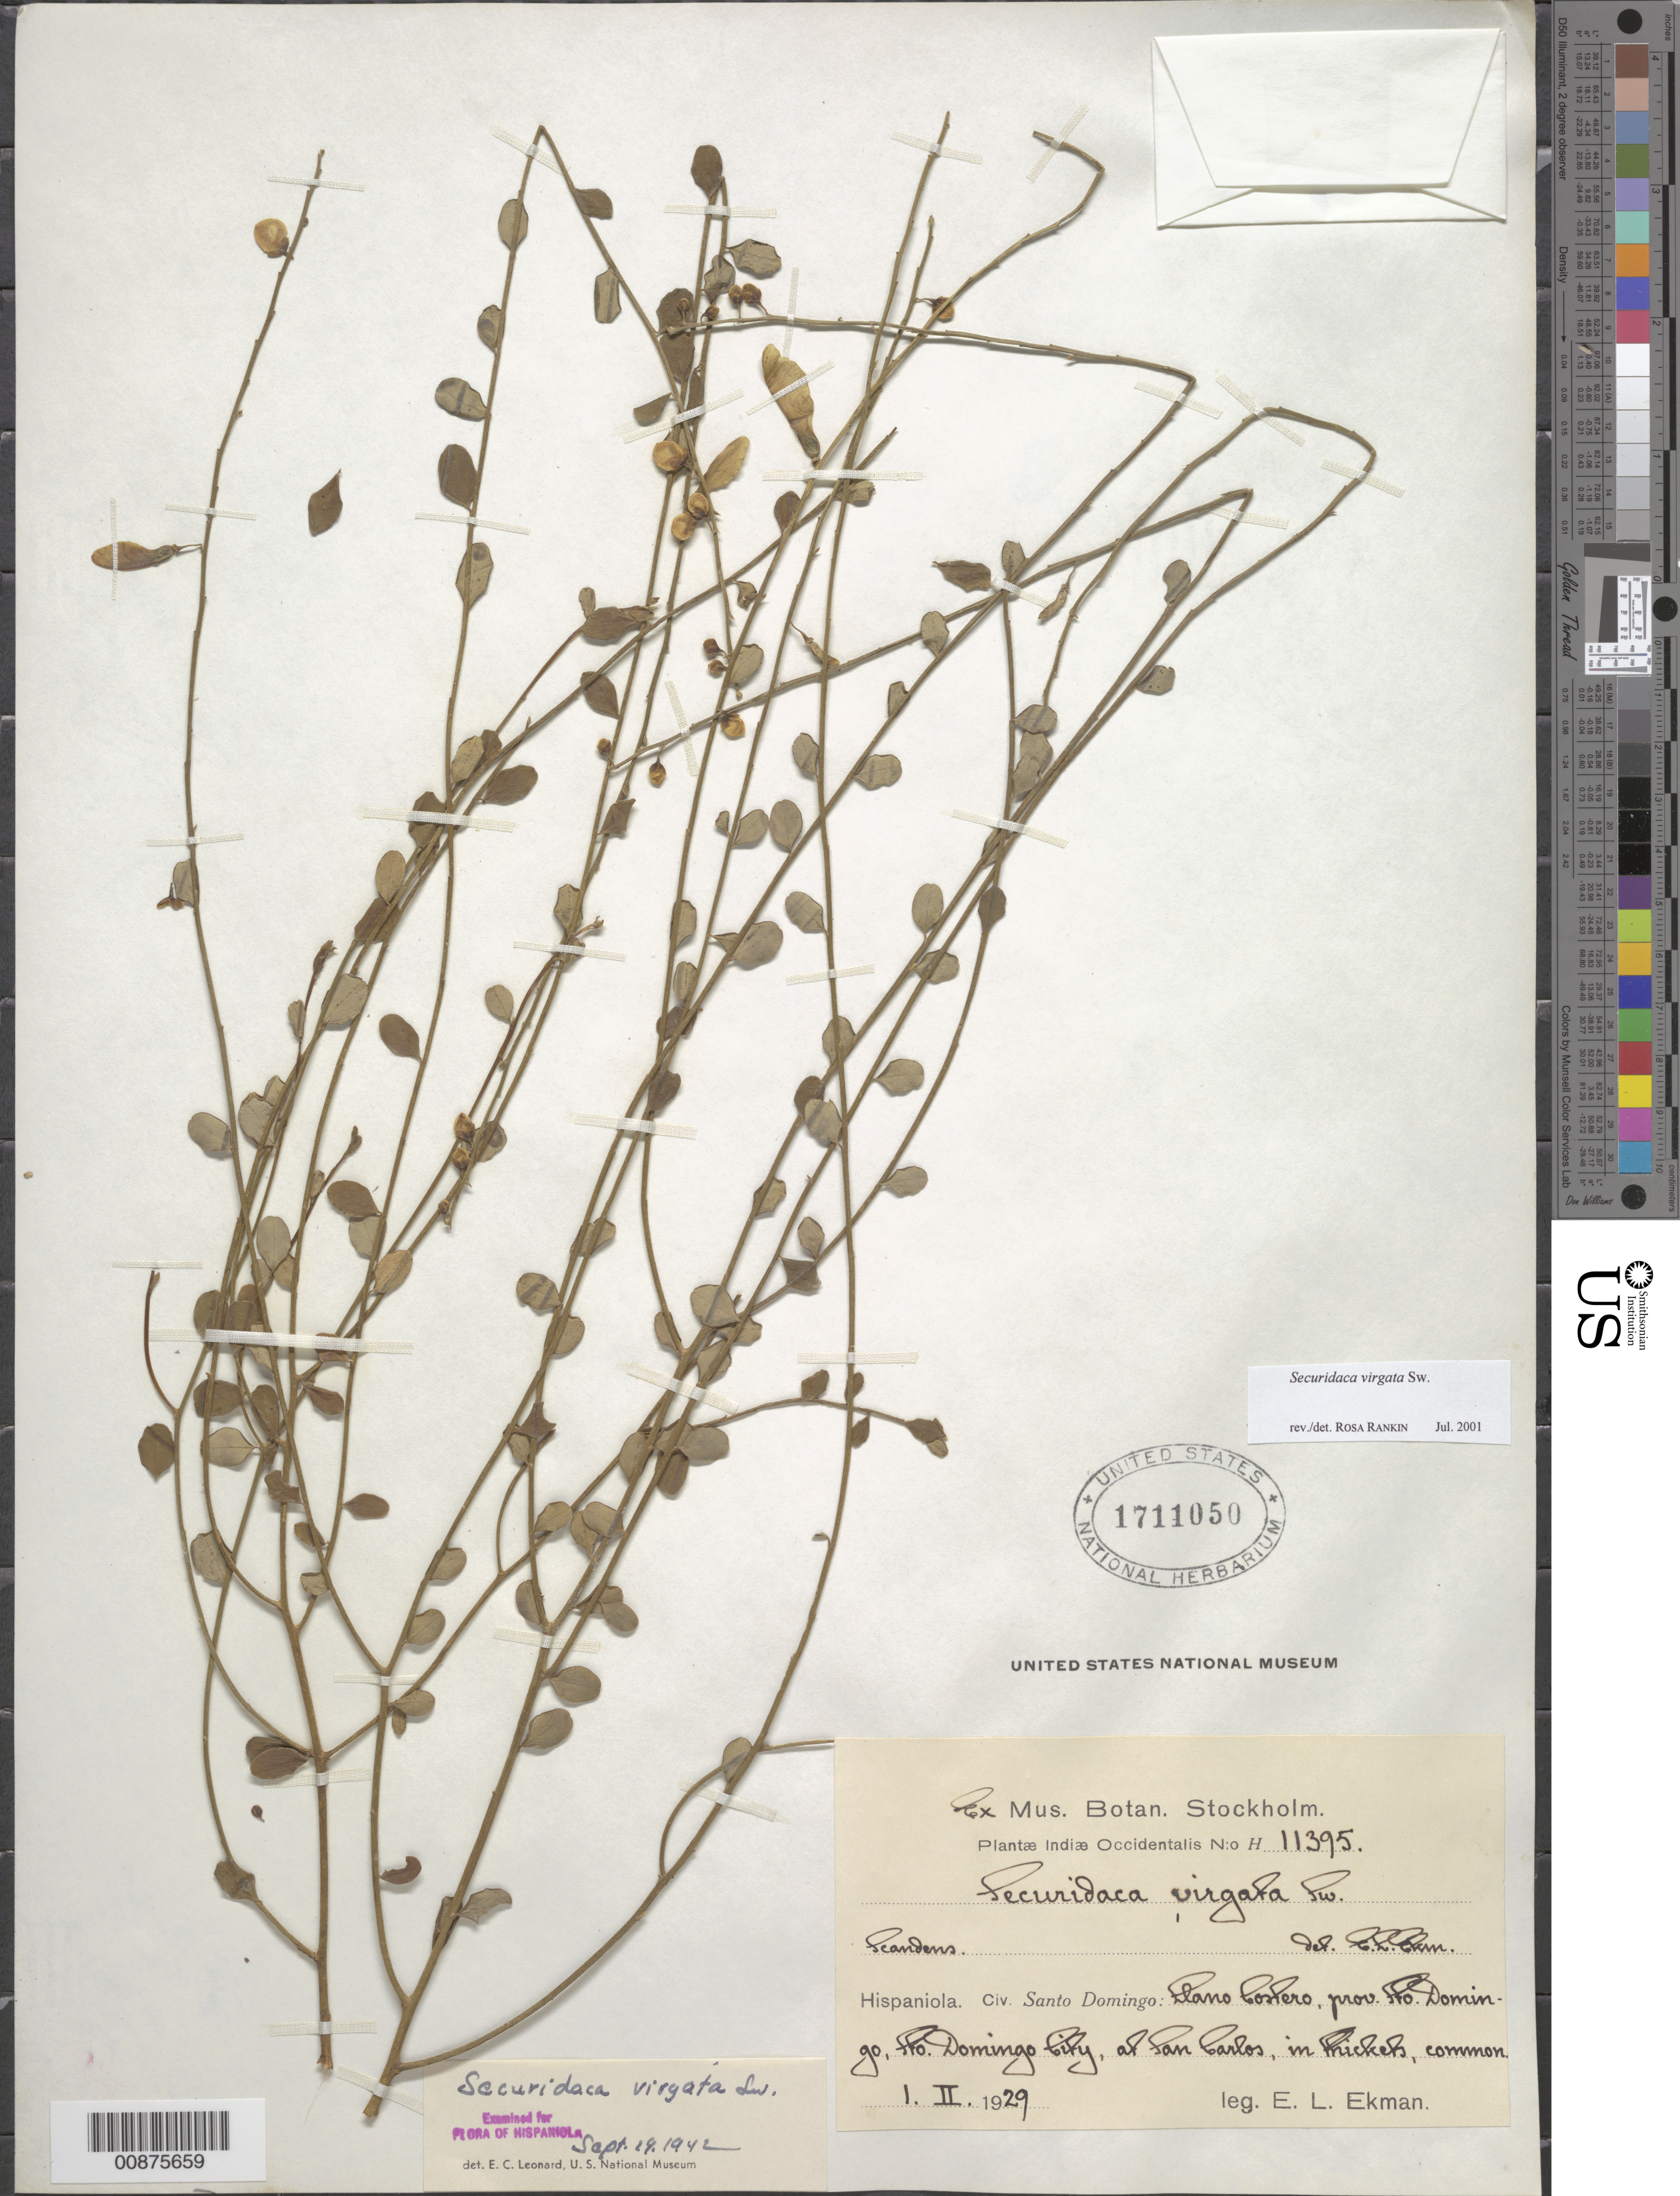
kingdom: Plantae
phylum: Tracheophyta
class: Magnoliopsida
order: Fabales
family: Polygalaceae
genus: Securidaca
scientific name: Securidaca virgata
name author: Sw.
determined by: Rankin Rodriguez, Rosa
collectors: E. L. Ekman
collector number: H 11395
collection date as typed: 01 Feb 1929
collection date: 1929-02-01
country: Dominican Republic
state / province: Distrito Nacional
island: Hispaniola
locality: Llano Costero, Santo Domingo City, at San Carlos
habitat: In thickets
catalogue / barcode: US 1711050